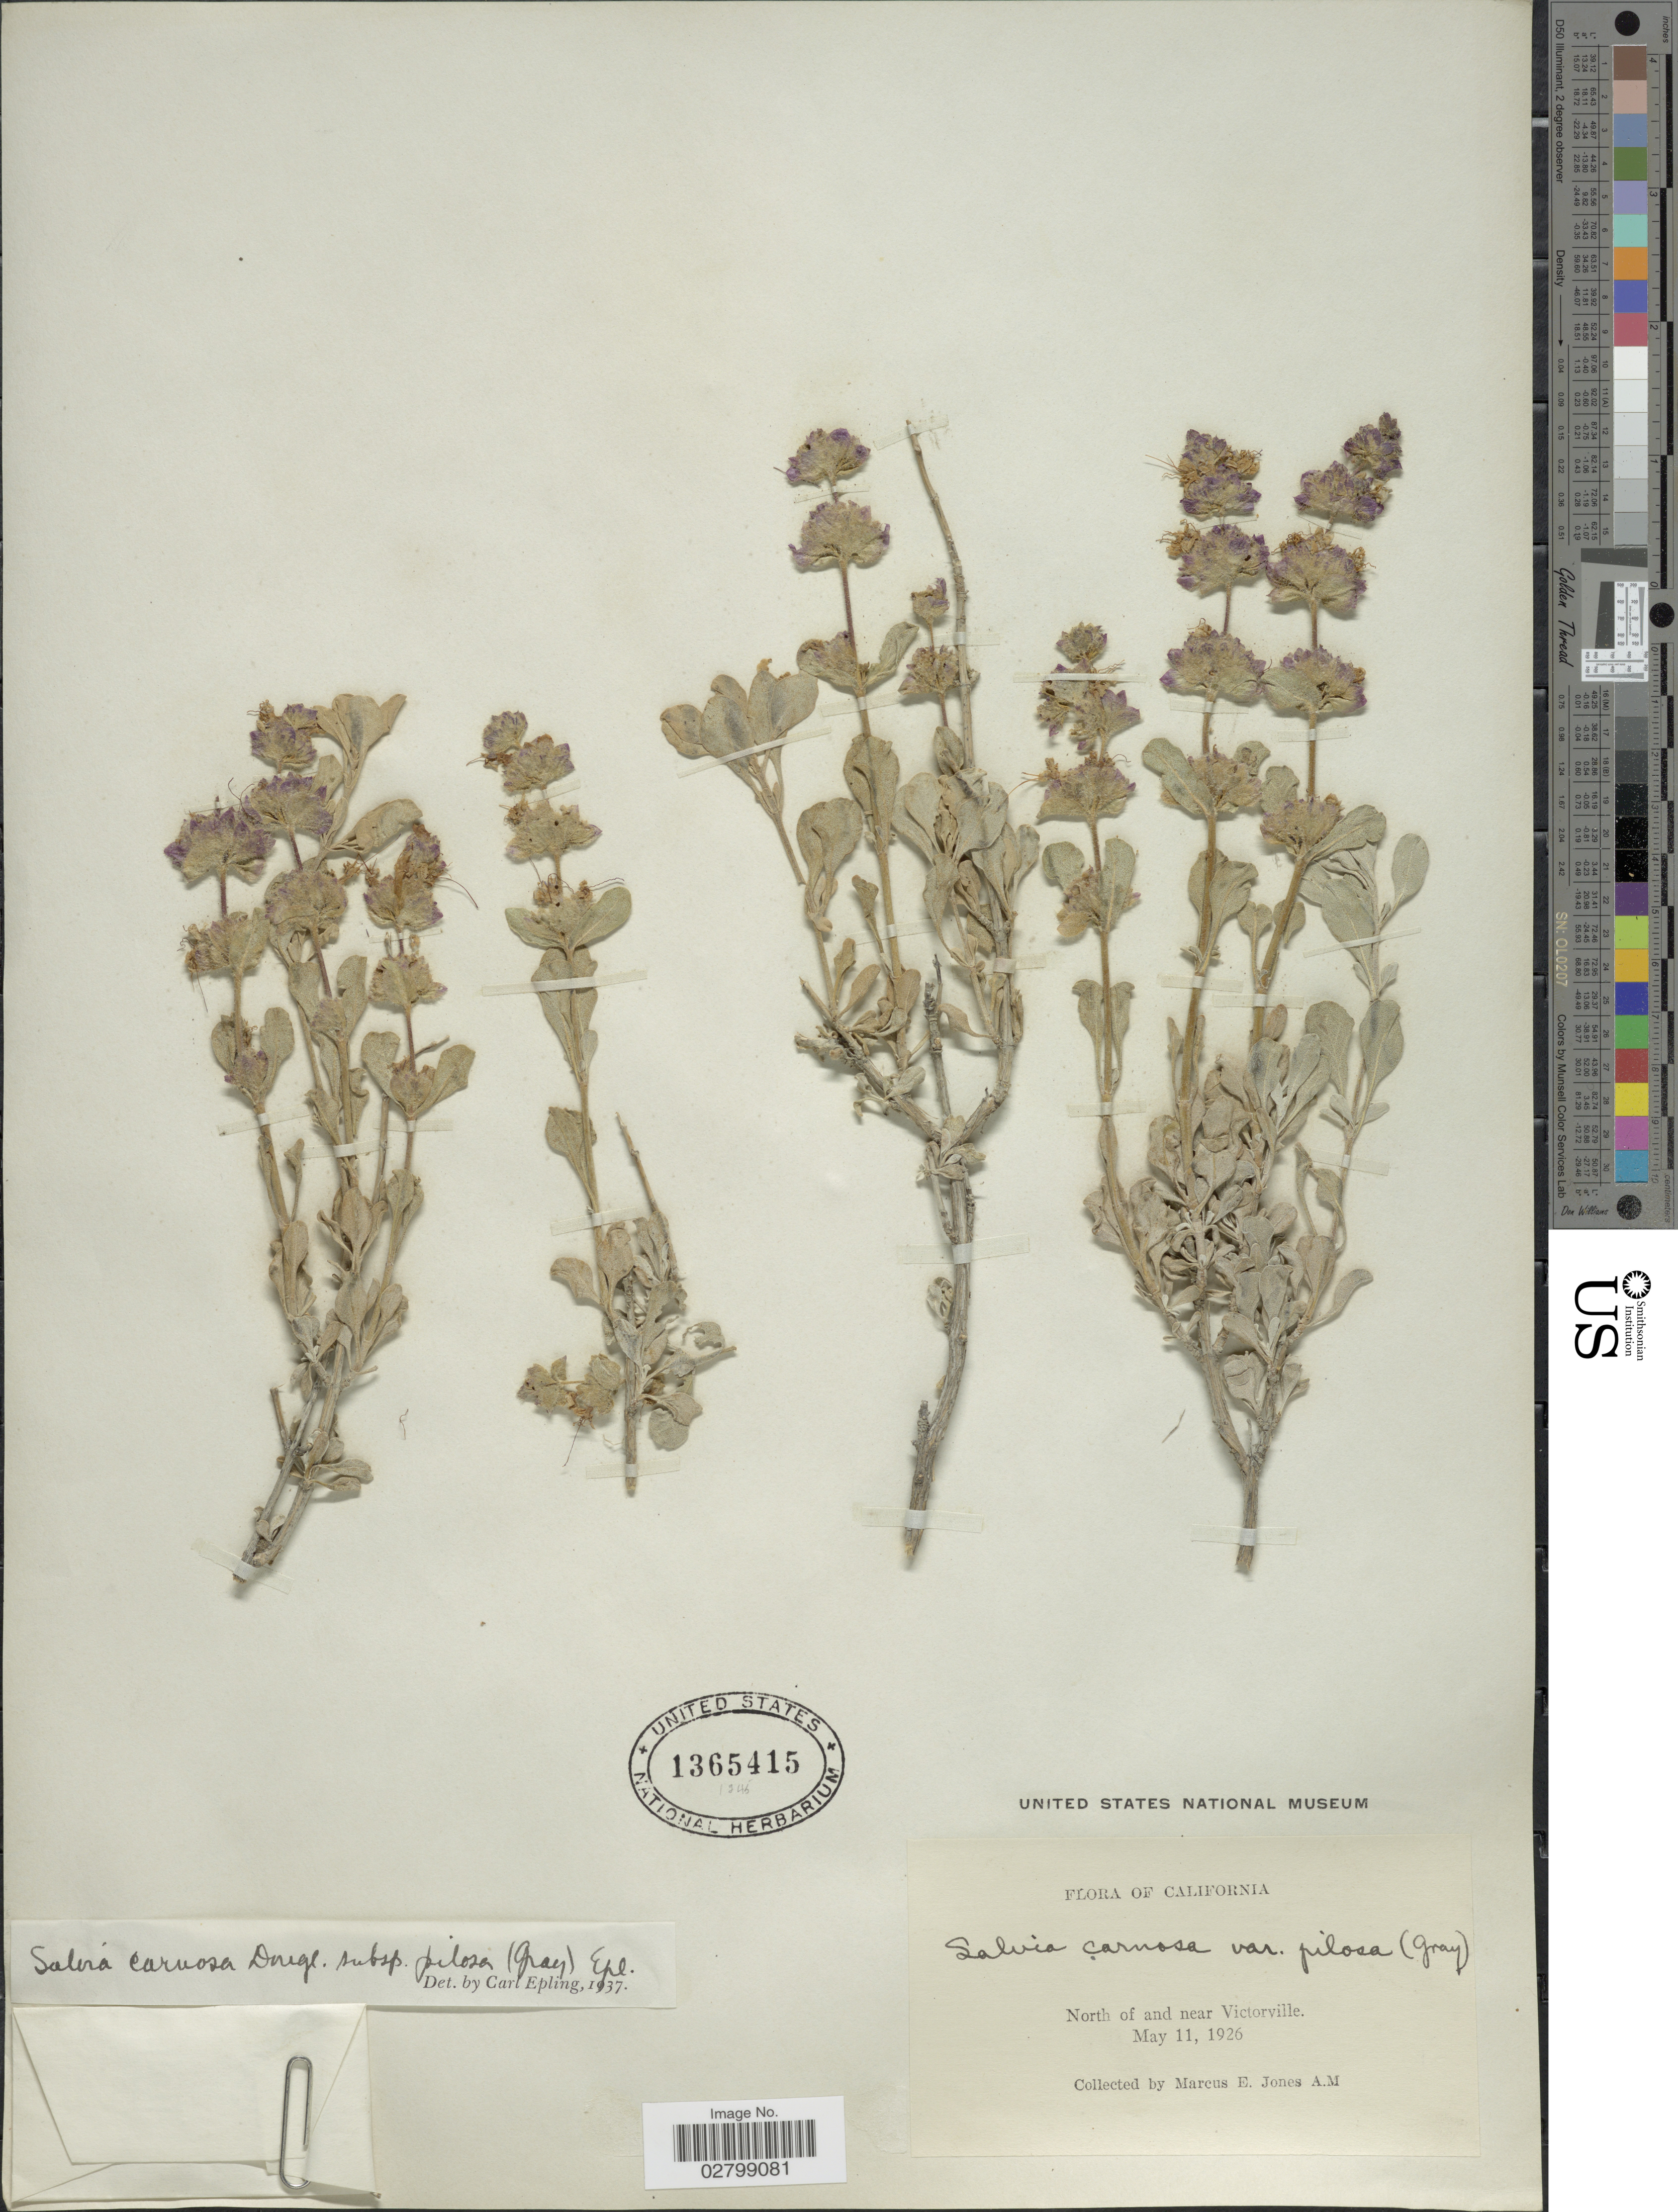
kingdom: Plantae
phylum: Tracheophyta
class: Magnoliopsida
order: Lamiales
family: Lamiaceae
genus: Salvia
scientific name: Salvia carnosa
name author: Douglas ex Greene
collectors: M. E. Jones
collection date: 1926-05-11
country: United States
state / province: California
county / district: San Barnadino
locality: North and near Victorville.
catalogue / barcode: US 1365415